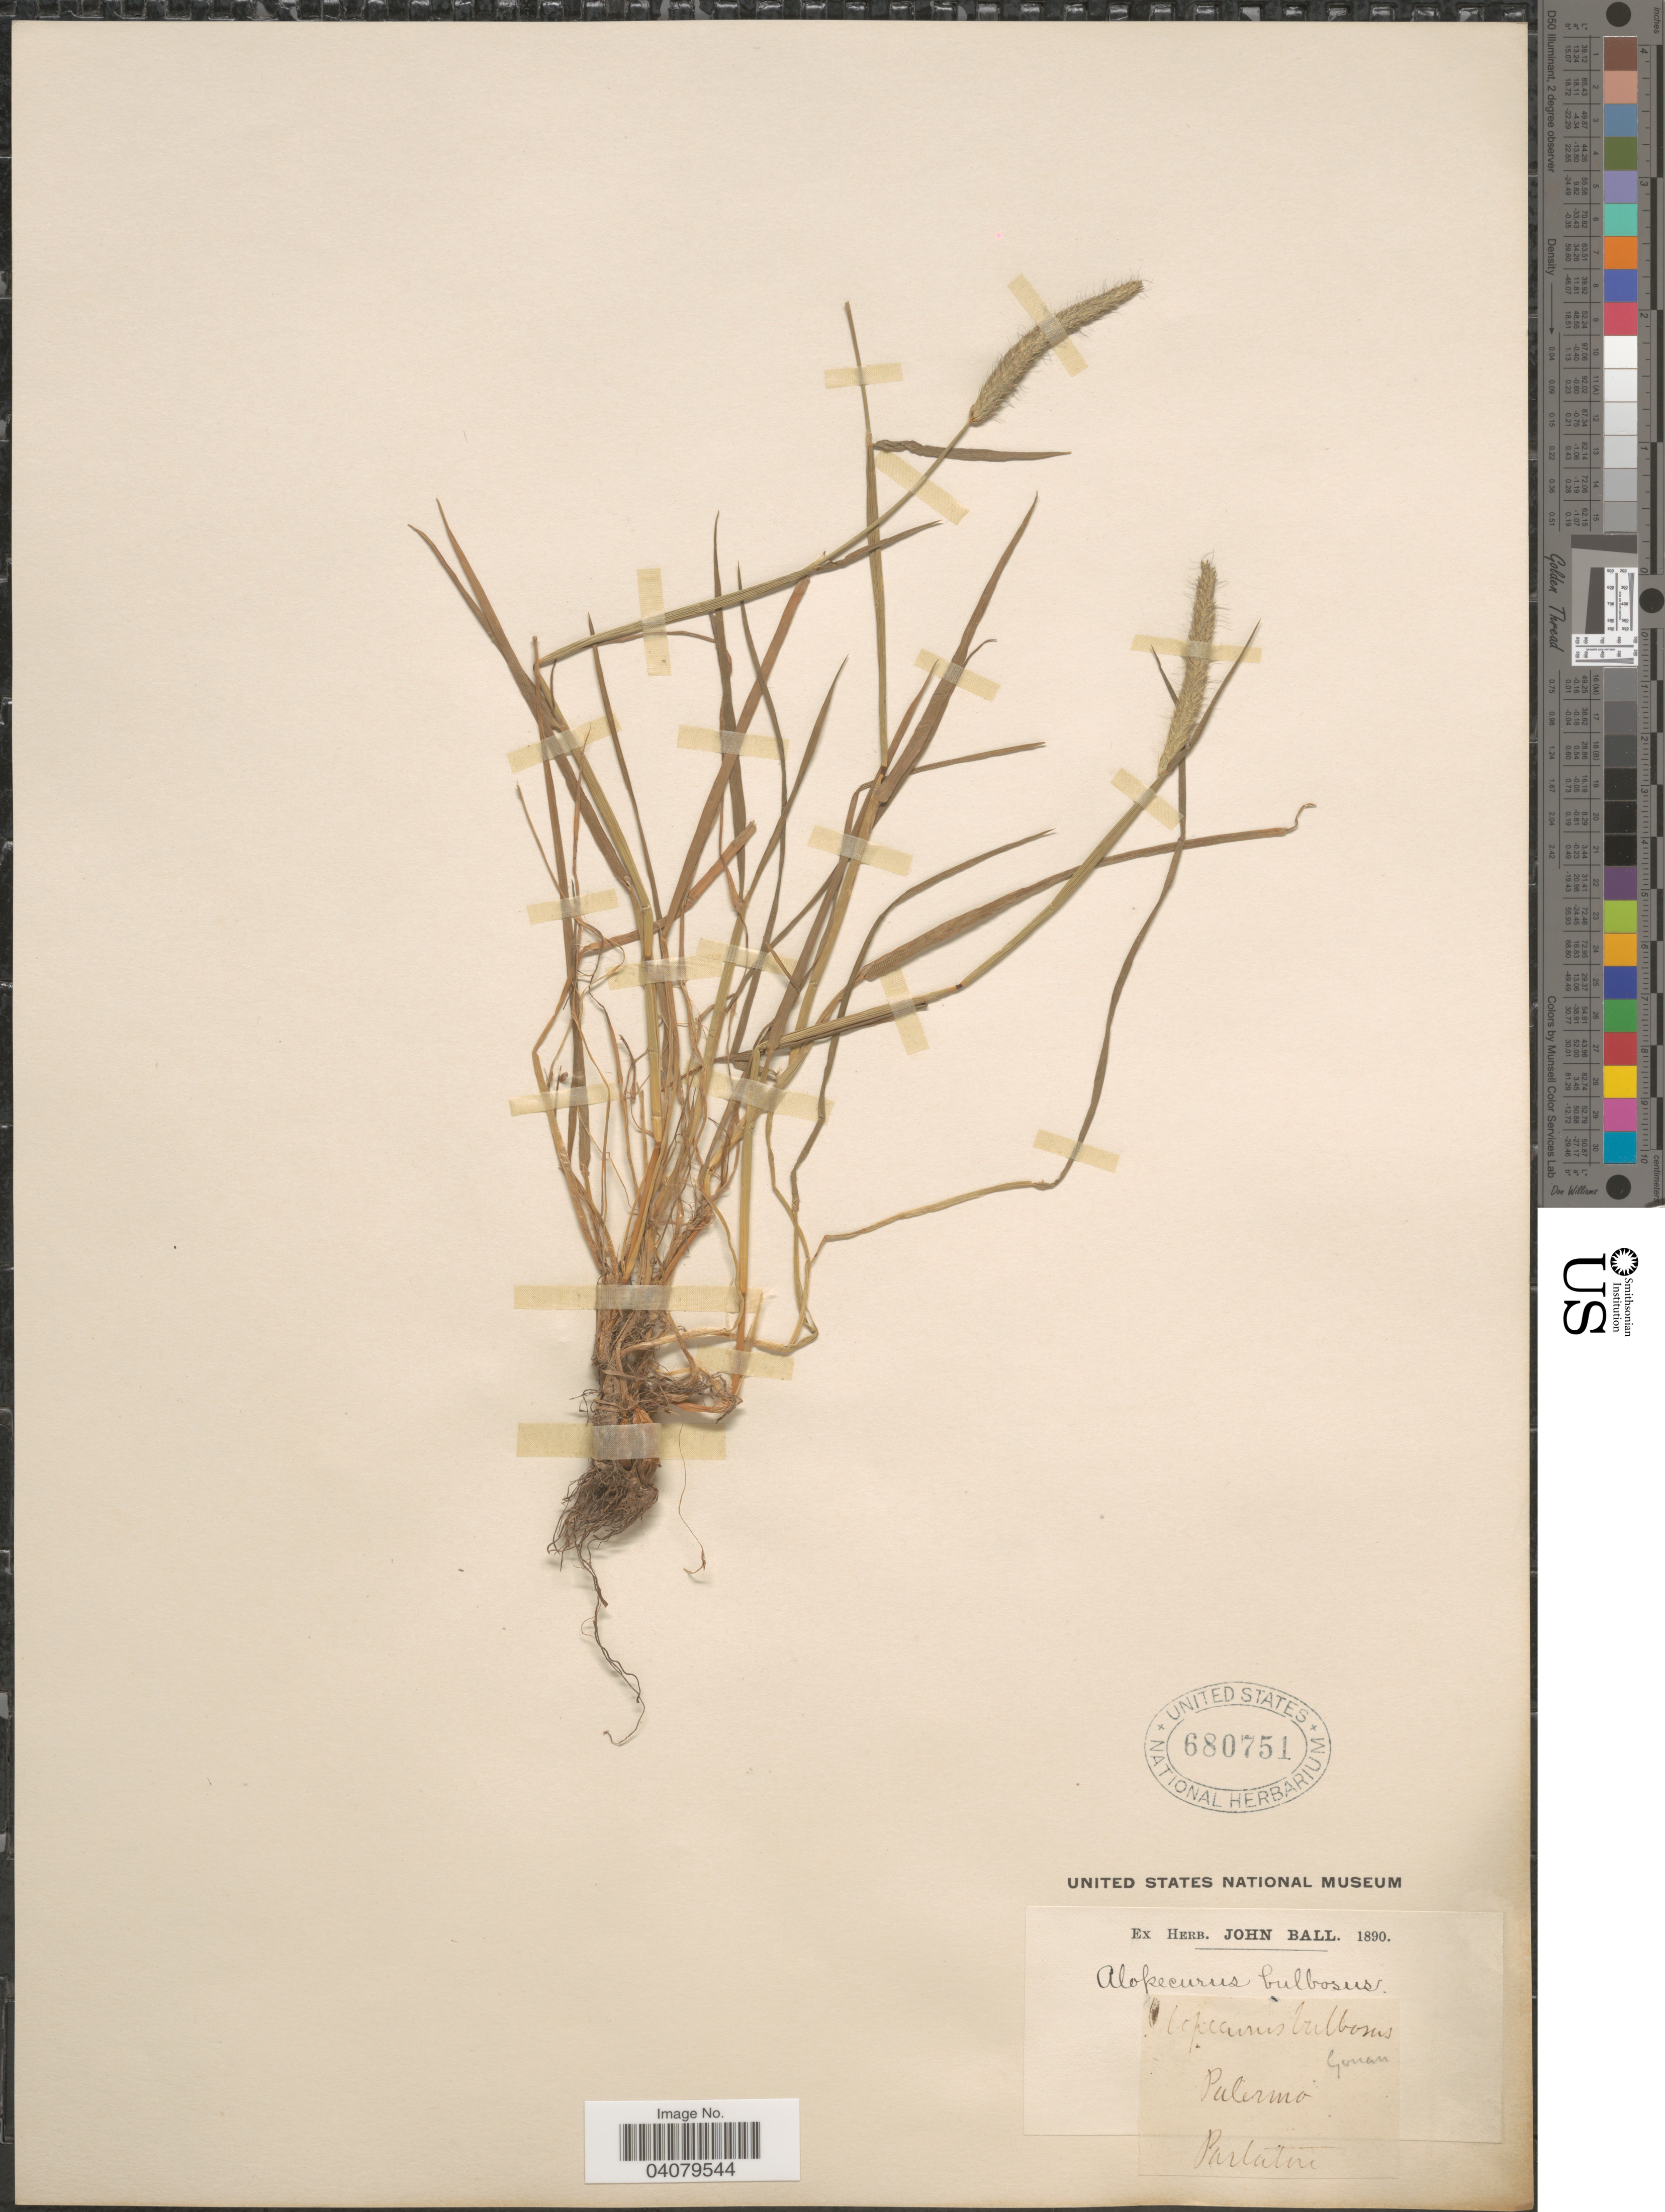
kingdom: Plantae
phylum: Tracheophyta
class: Liliopsida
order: Poales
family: Poaceae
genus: Alopecurus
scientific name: Alopecurus bulbosus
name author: Gouan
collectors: Parlatore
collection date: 1890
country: Italy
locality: Palermo.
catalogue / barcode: US 680751